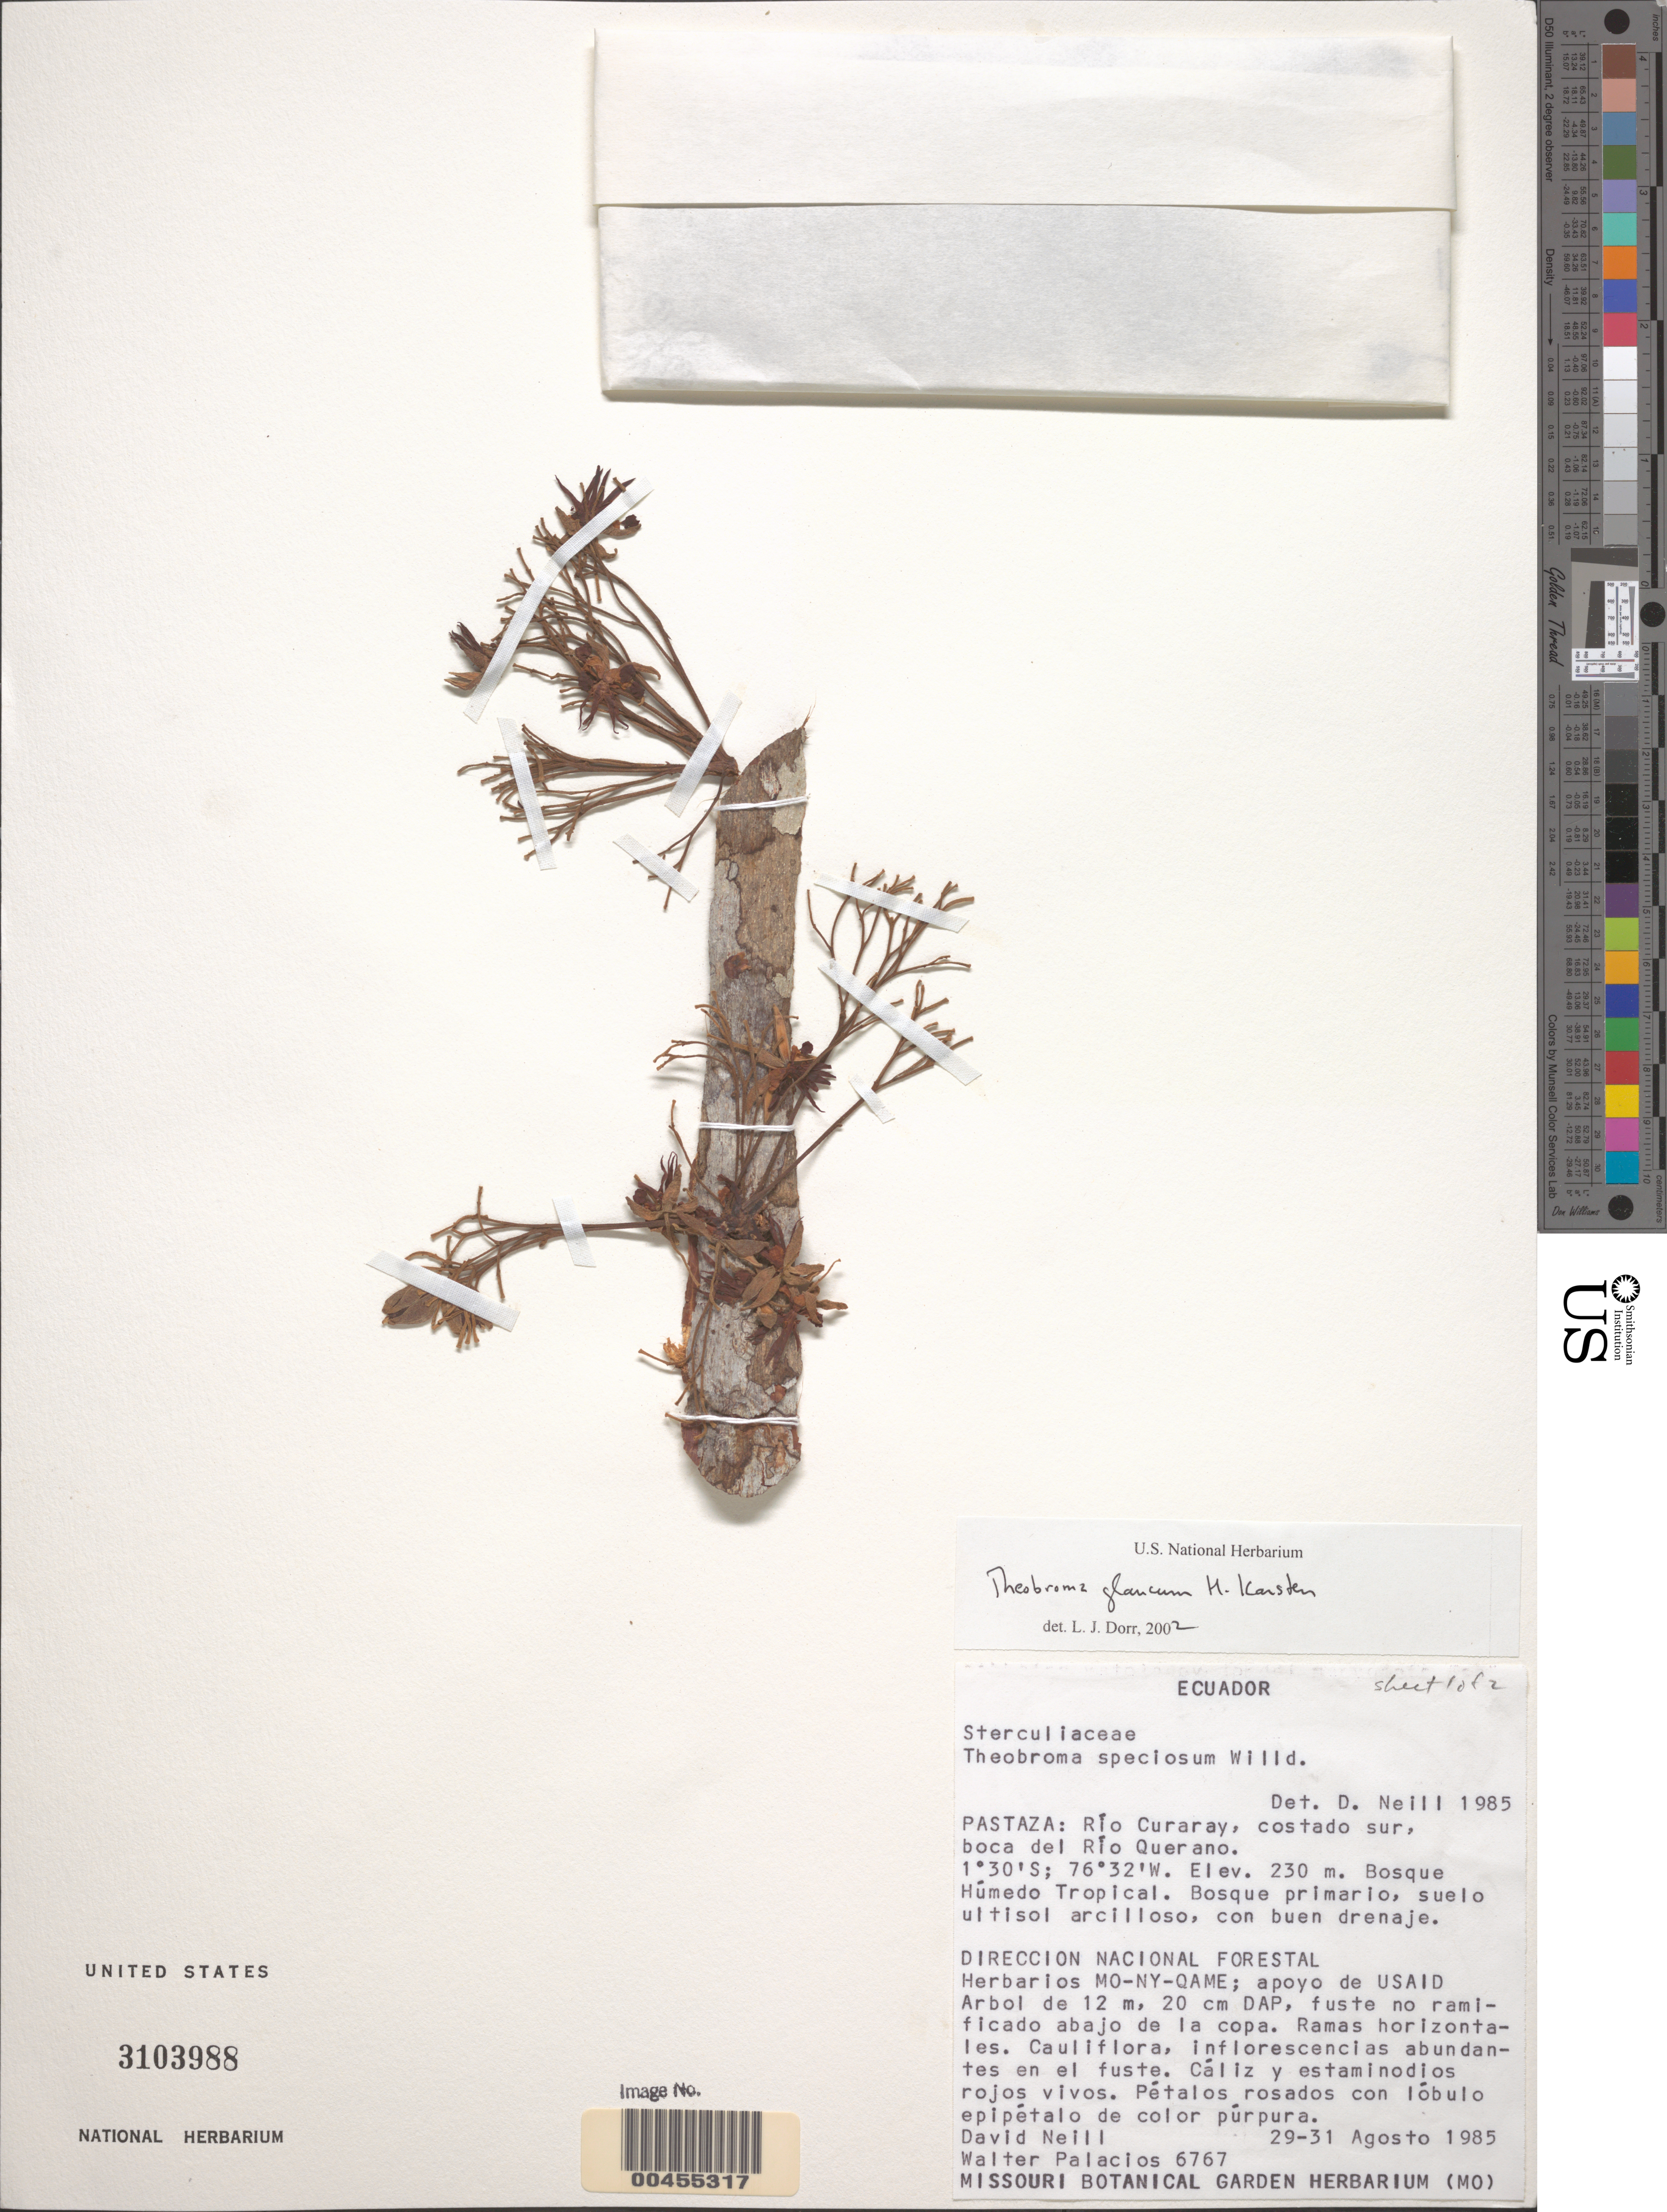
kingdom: Plantae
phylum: Tracheophyta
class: Magnoliopsida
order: Malvales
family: Malvaceae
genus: Theobroma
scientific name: Theobroma glaucum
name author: H. Karst.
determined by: Dorr, L. J., (BOT), Smithsonian Institution - National Museum of Natural History (UNITED STATES)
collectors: D. A. Neill & W. Palacios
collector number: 6767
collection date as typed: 29 Aug 1985 to 31 Aug 1985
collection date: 1985-08-29/1985-08-31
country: Ecuador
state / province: Pastaza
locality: Río Curaray, CosTado sur, Boca del Río Querano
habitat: Bosque Húmedo Tropical. Bosque primario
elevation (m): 230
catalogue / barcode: US 3103988